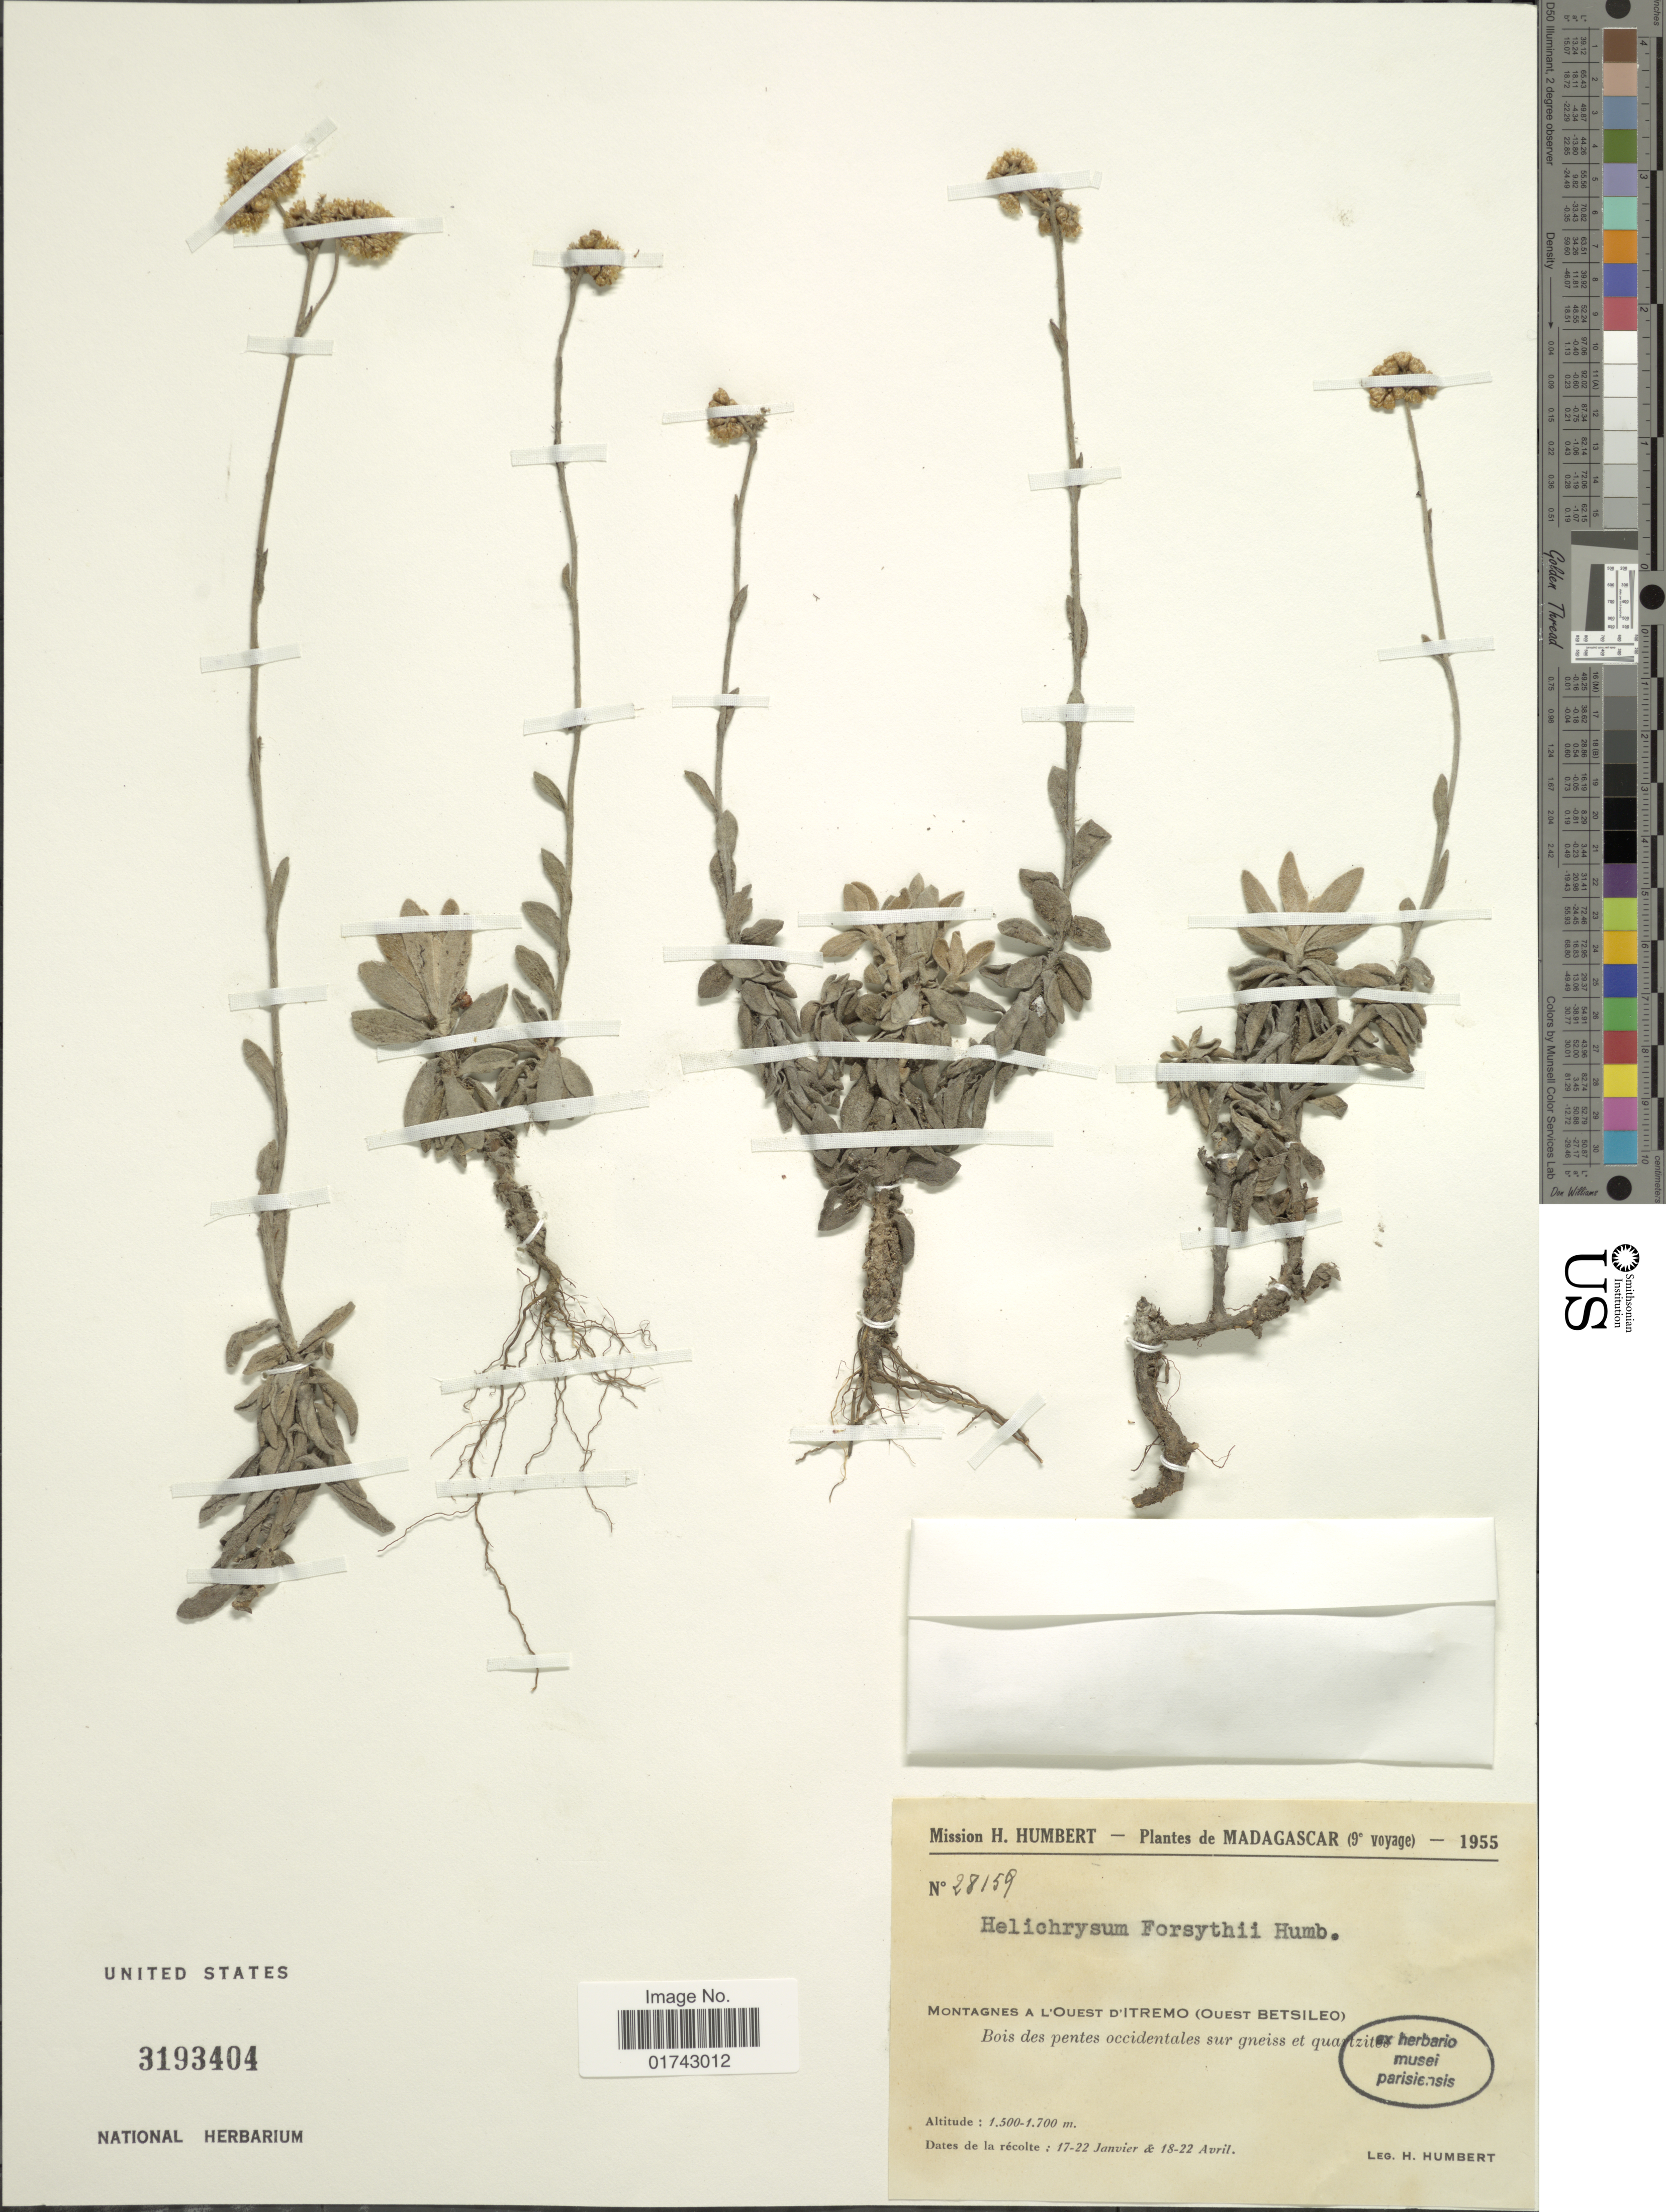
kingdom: Plantae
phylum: Tracheophyta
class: Magnoliopsida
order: Asterales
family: Asteraceae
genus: Helichrysum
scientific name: Helichrysum foroyshii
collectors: H. Humbert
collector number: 28159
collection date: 1955-01-17/1955-04-22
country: Madagascar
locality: Montagnes a L' Ouest D'Itremno (Ouest Betsileo) Bois des pentes occidentalis sur gneiss et quartzite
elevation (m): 1500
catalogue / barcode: US 3193404